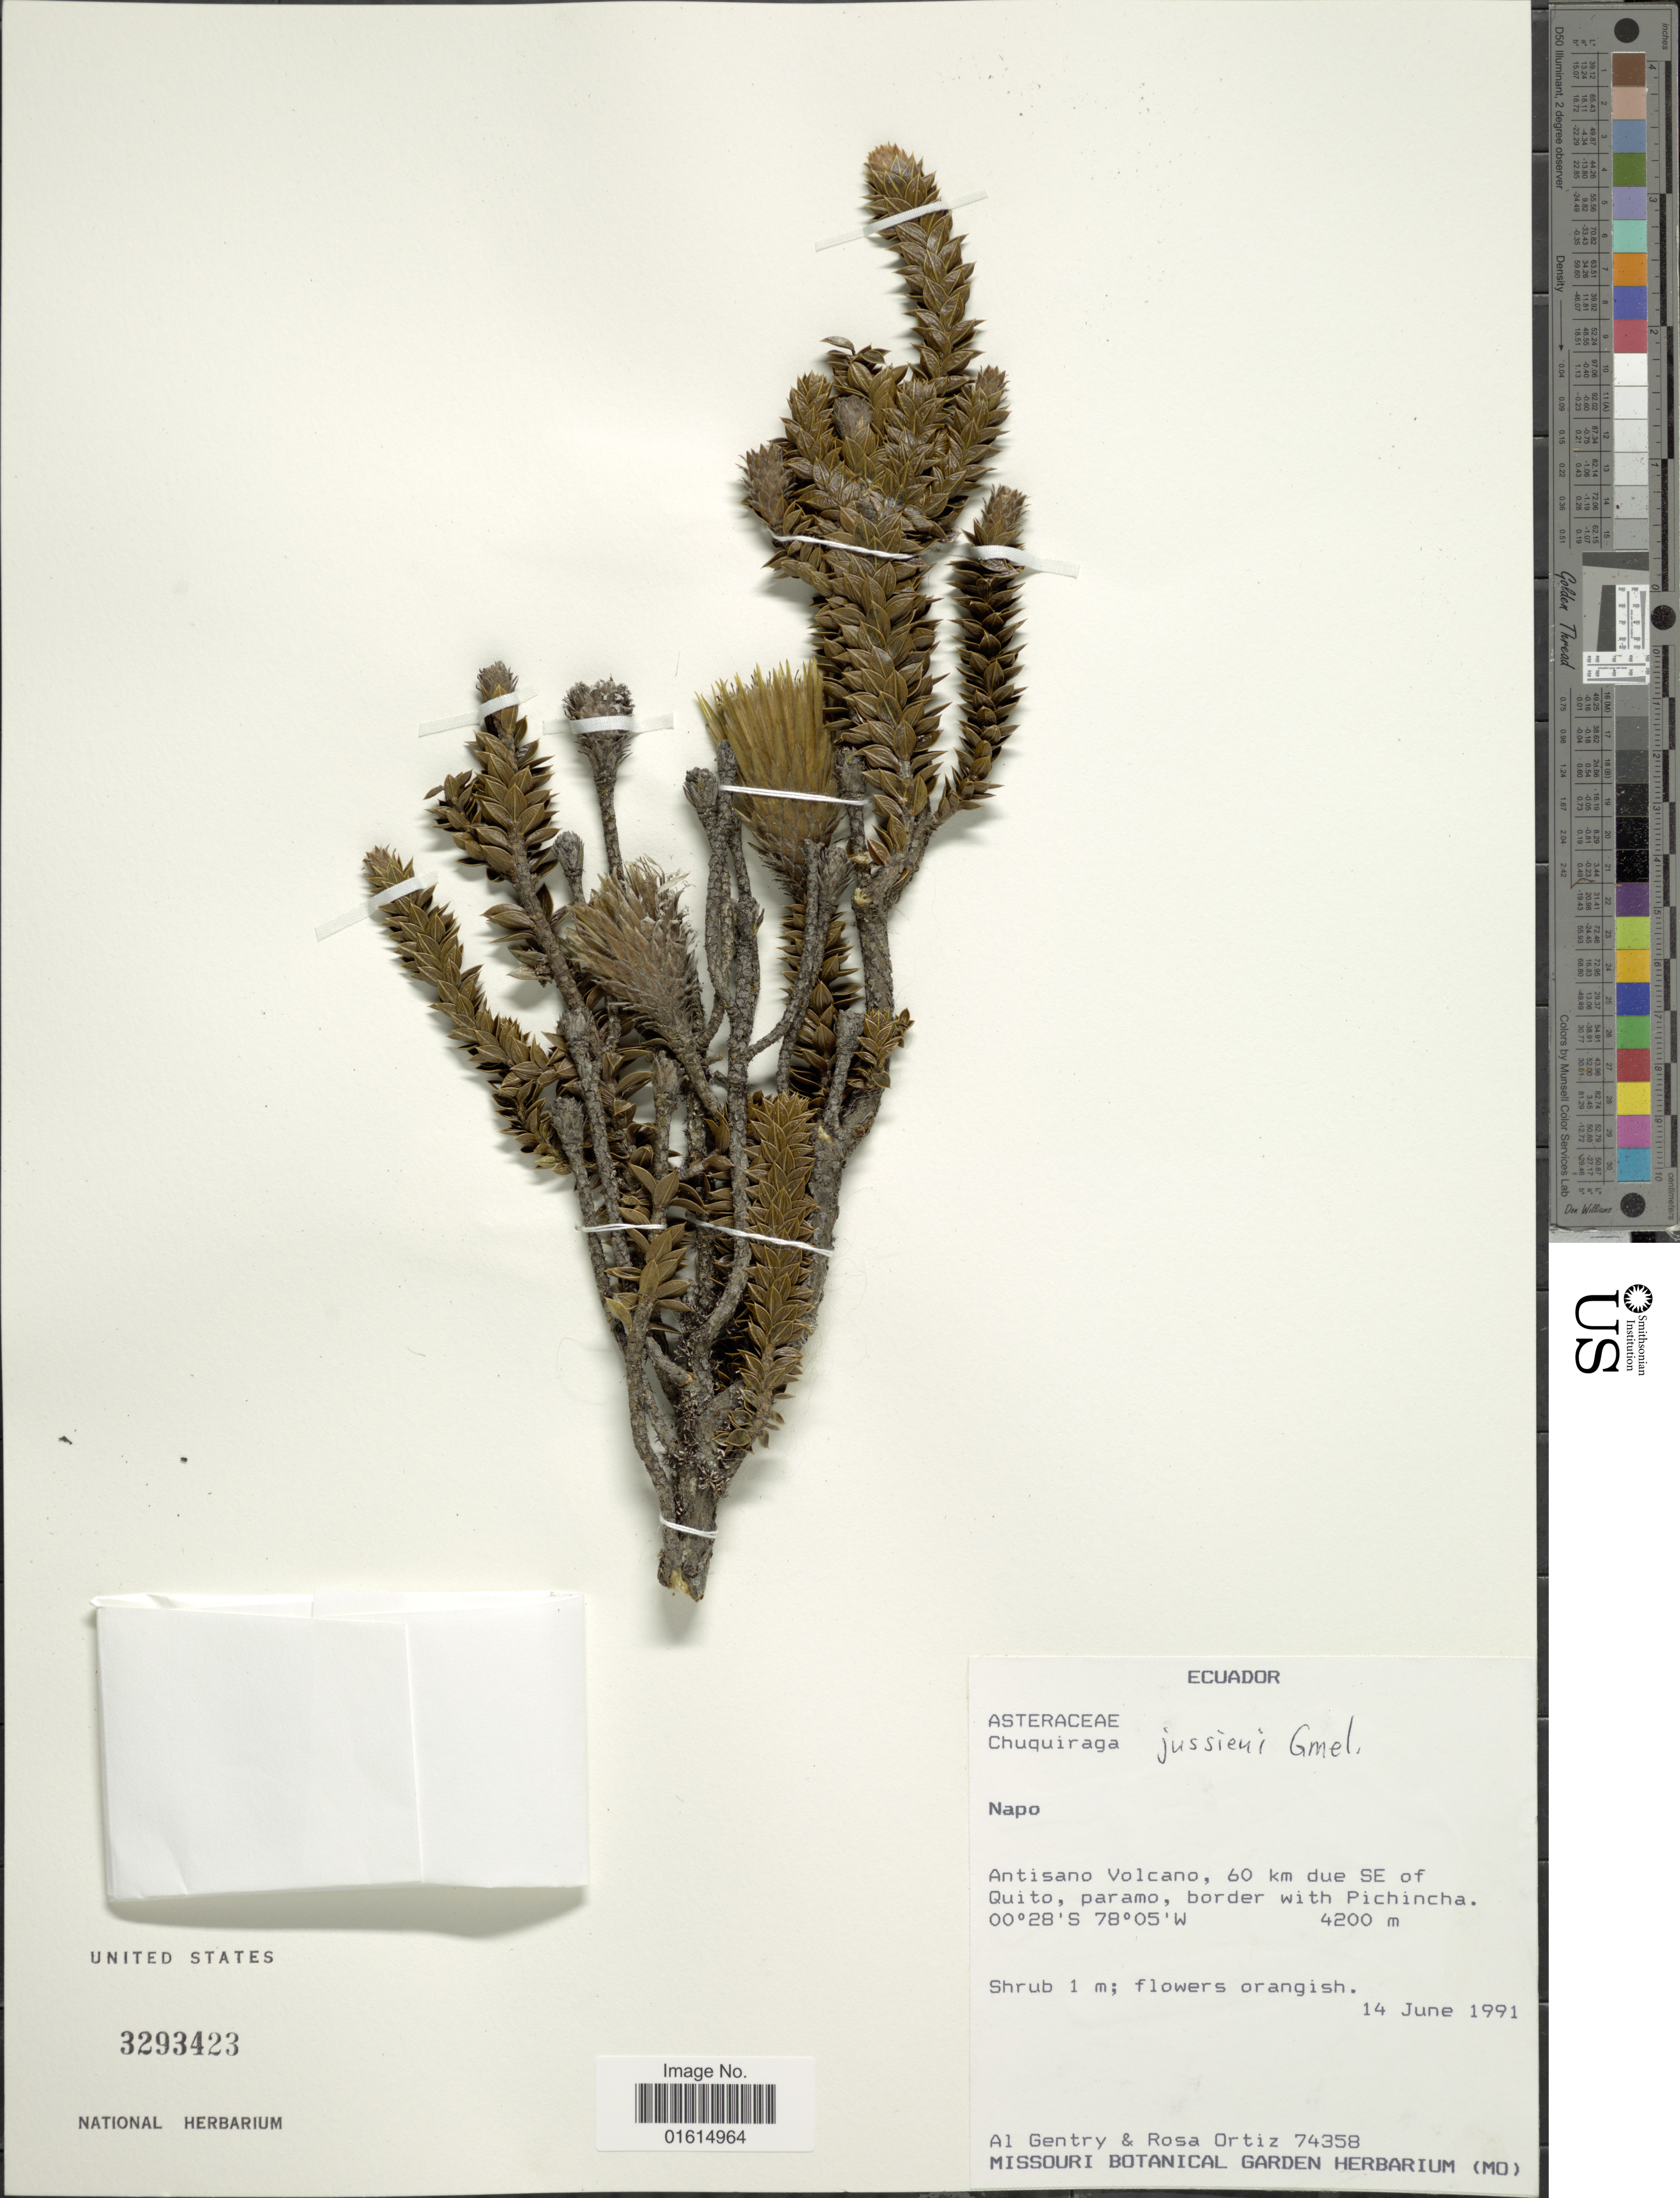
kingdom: Plantae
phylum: Tracheophyta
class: Magnoliopsida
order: Asterales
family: Asteraceae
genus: Chuquiraga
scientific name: Chuquiraga jussieui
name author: J.F. Gmel.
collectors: A. H. Gentry & R. del C. Ortiz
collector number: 74358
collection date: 1991-06-14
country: Ecuador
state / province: Napo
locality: Antisano Volcano, 60 km due SE of Quito, paramo, border with Pichincha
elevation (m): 4200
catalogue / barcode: US 3293423